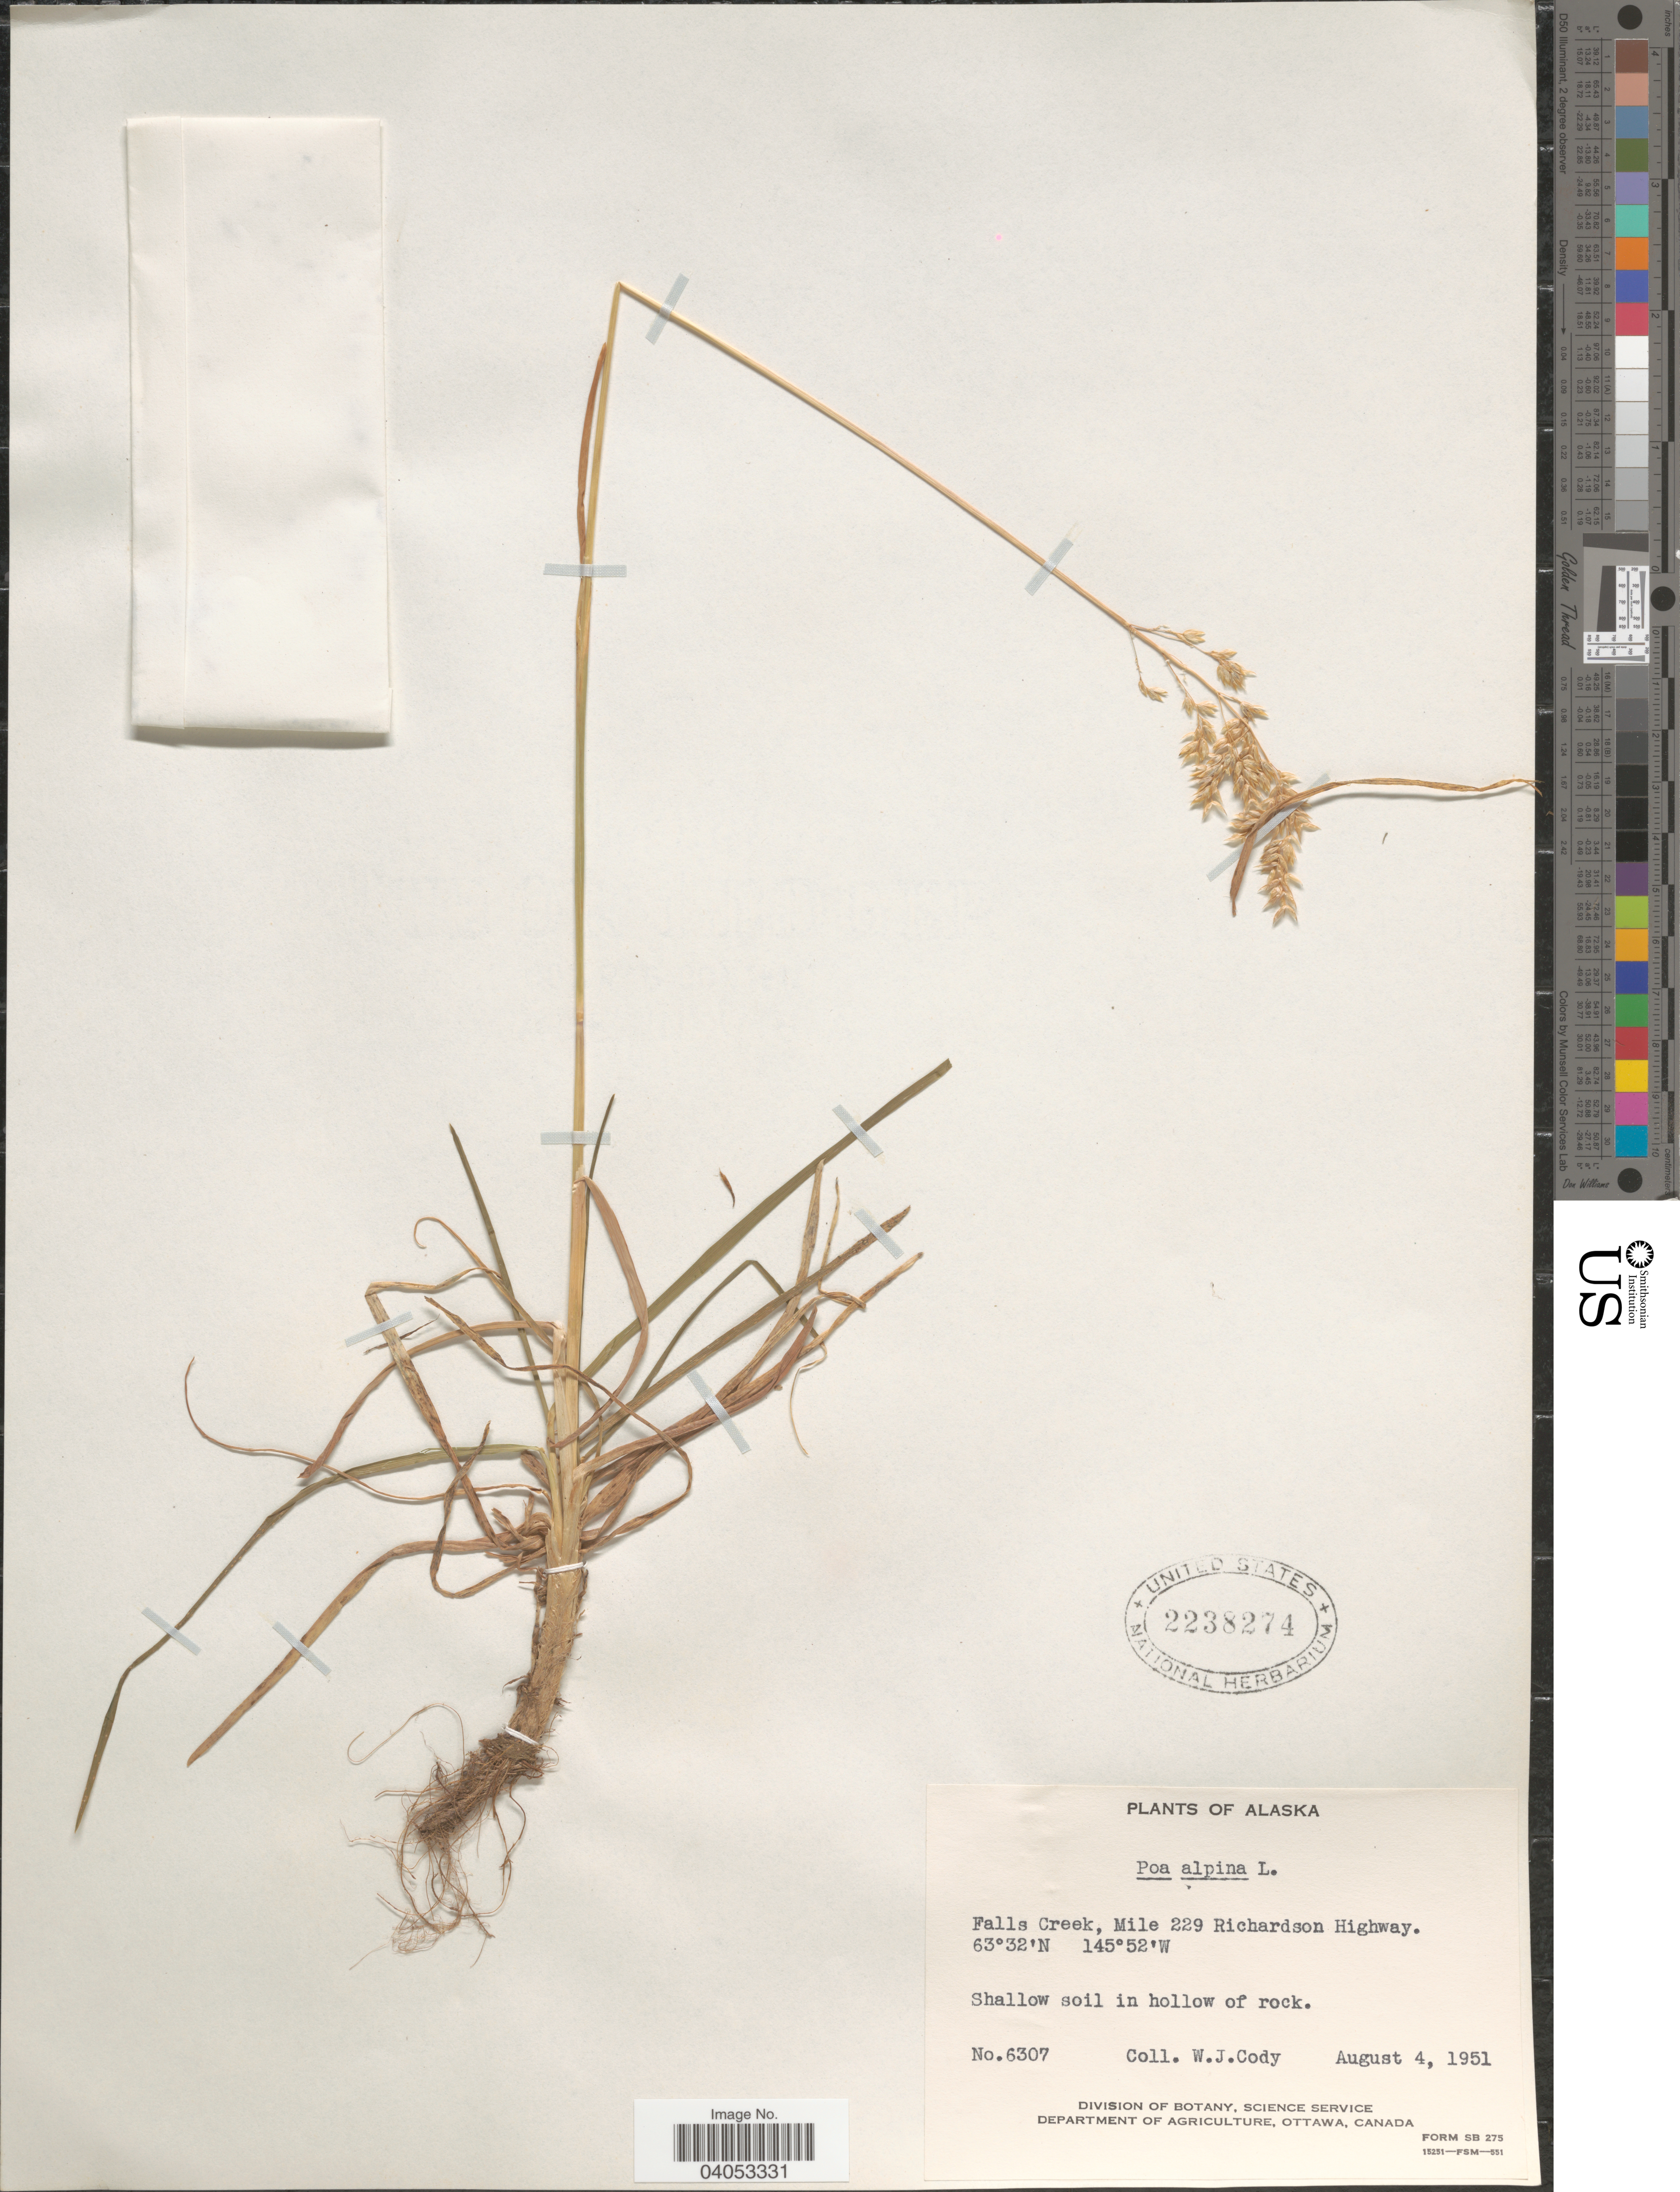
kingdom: Plantae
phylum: Tracheophyta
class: Liliopsida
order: Poales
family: Poaceae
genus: Poa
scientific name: Poa alpina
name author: L.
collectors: W. Cody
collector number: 6307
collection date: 1951-08-04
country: United States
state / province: Alaska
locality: Falls Creek, Mile 229 Richardson Highway.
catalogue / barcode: US 2238274